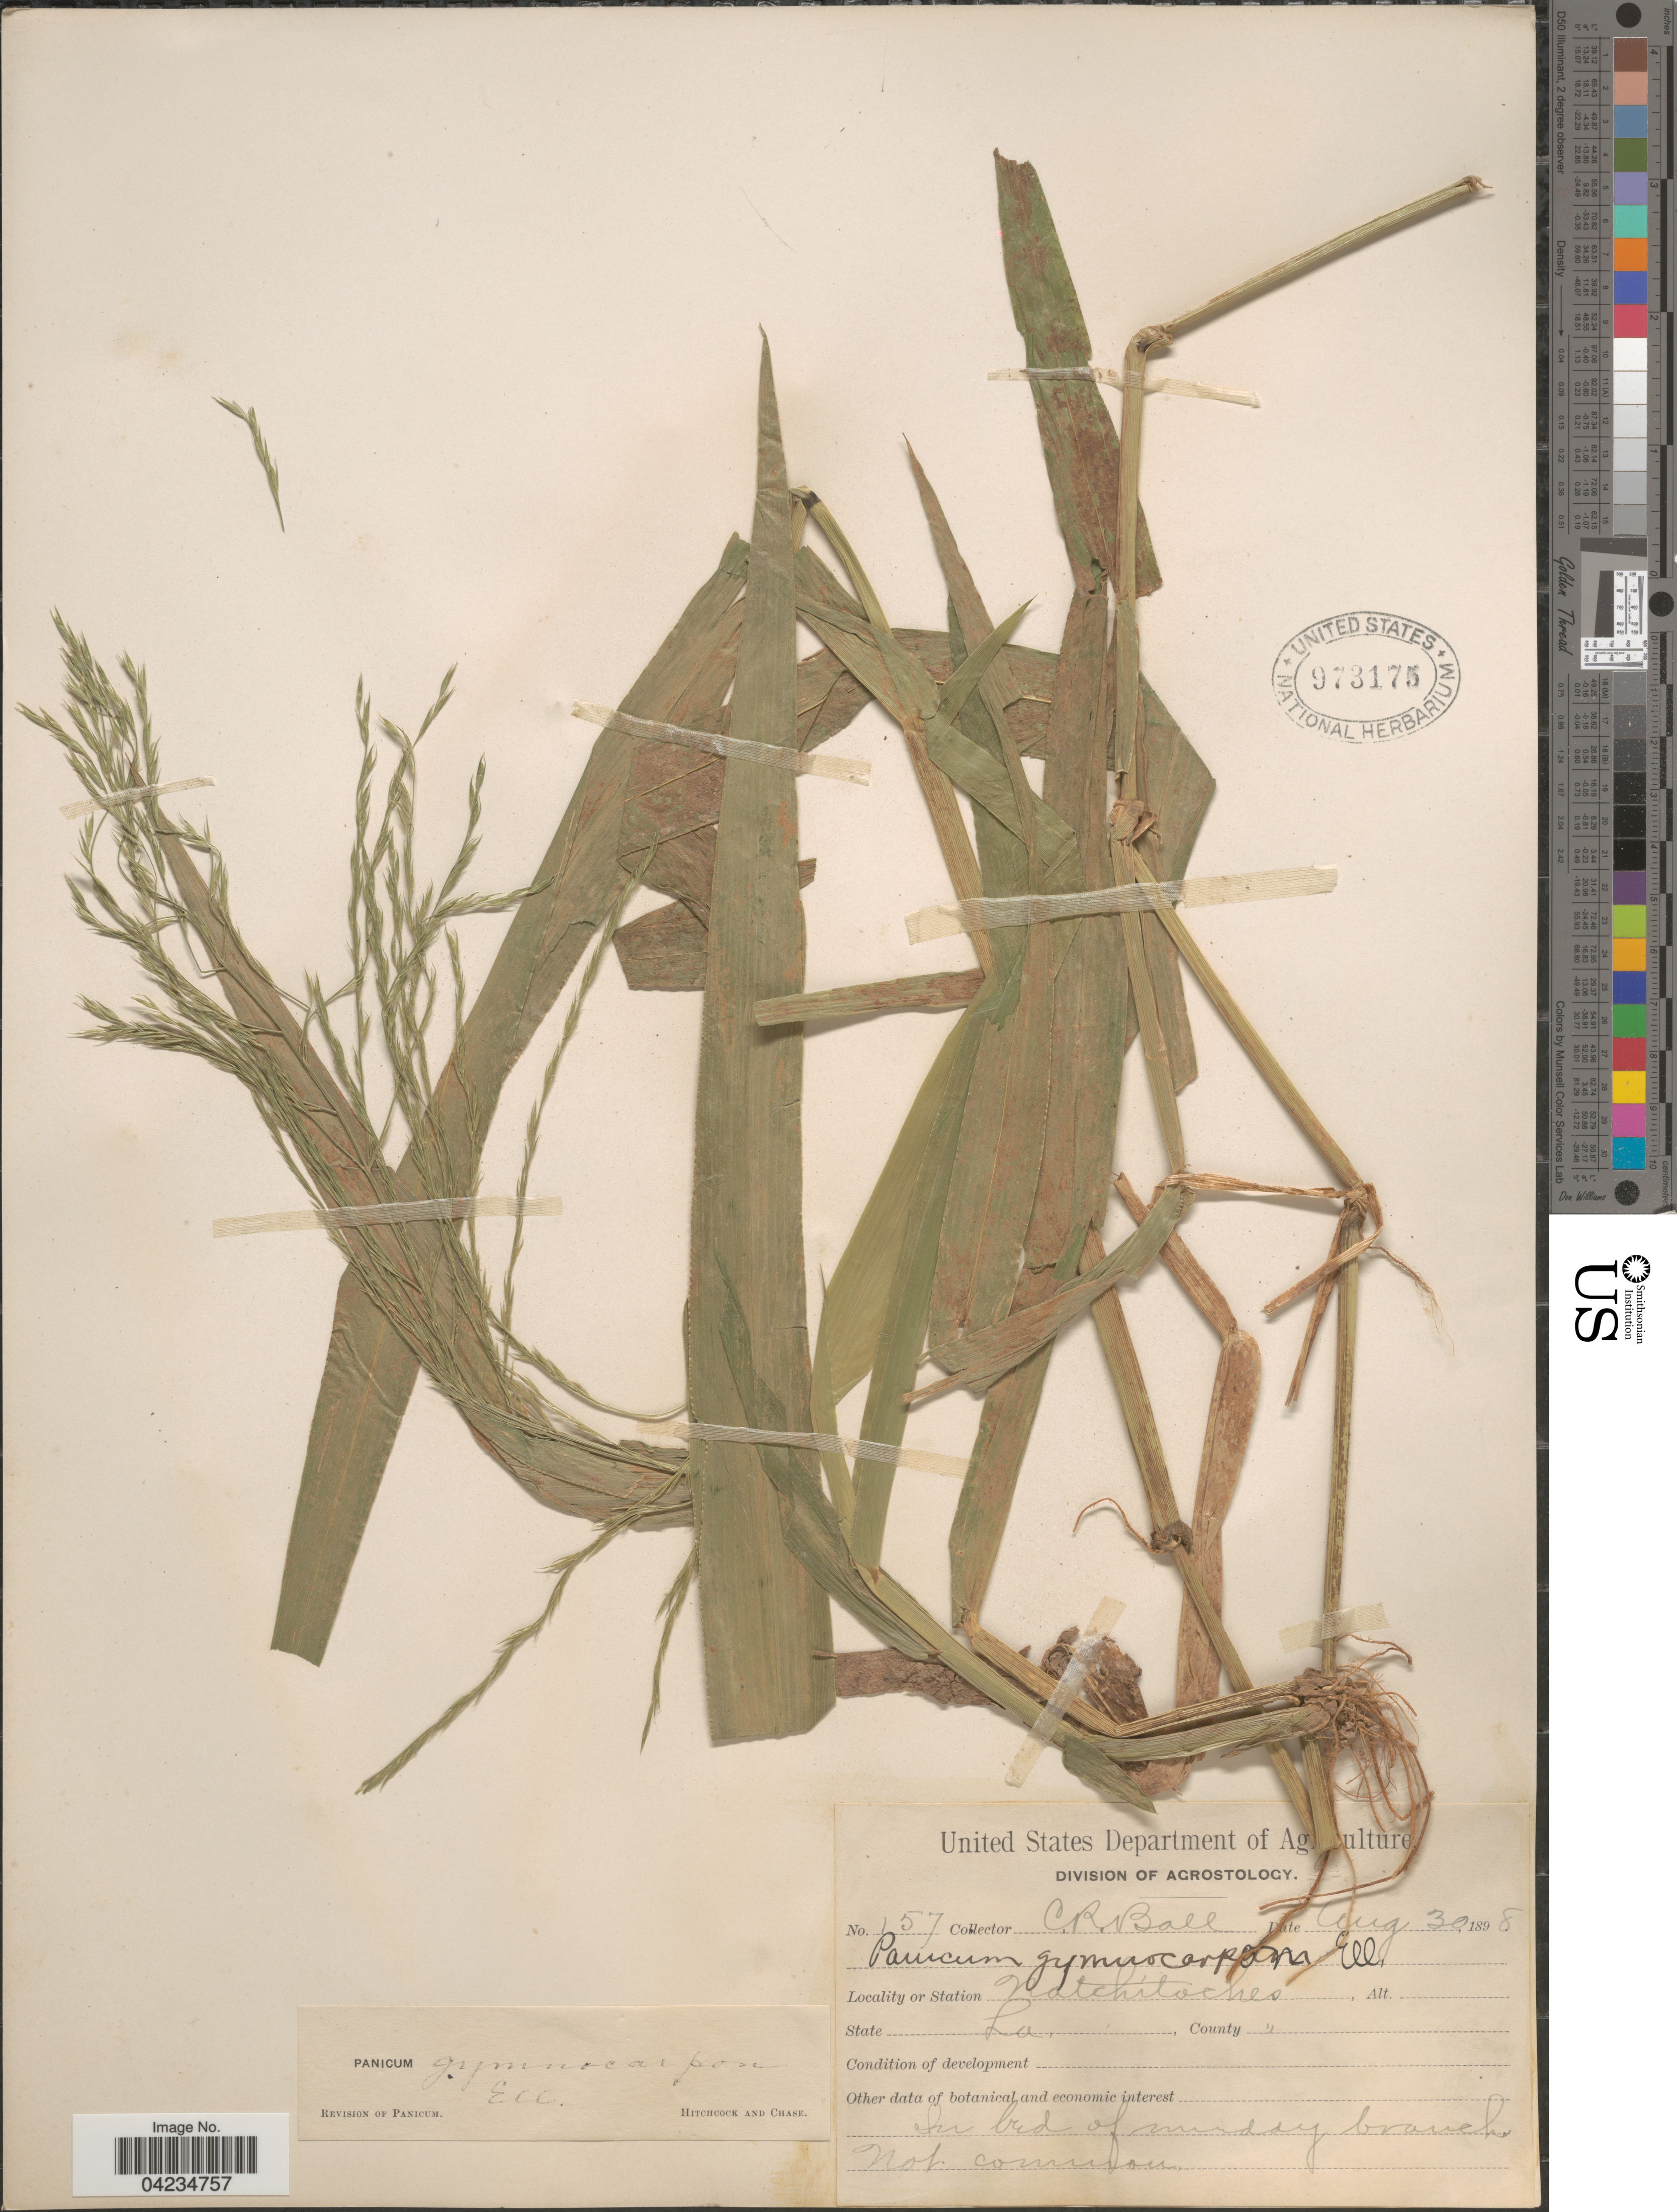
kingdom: Plantae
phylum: Tracheophyta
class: Liliopsida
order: Poales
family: Poaceae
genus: Phanopyrum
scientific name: Phanopyrum gymnocarpon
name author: (Elliott) Nash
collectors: C. R. Ball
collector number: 157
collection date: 1898-08-30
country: United States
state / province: Louisiana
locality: Station Natchitoches.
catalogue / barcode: US 973175